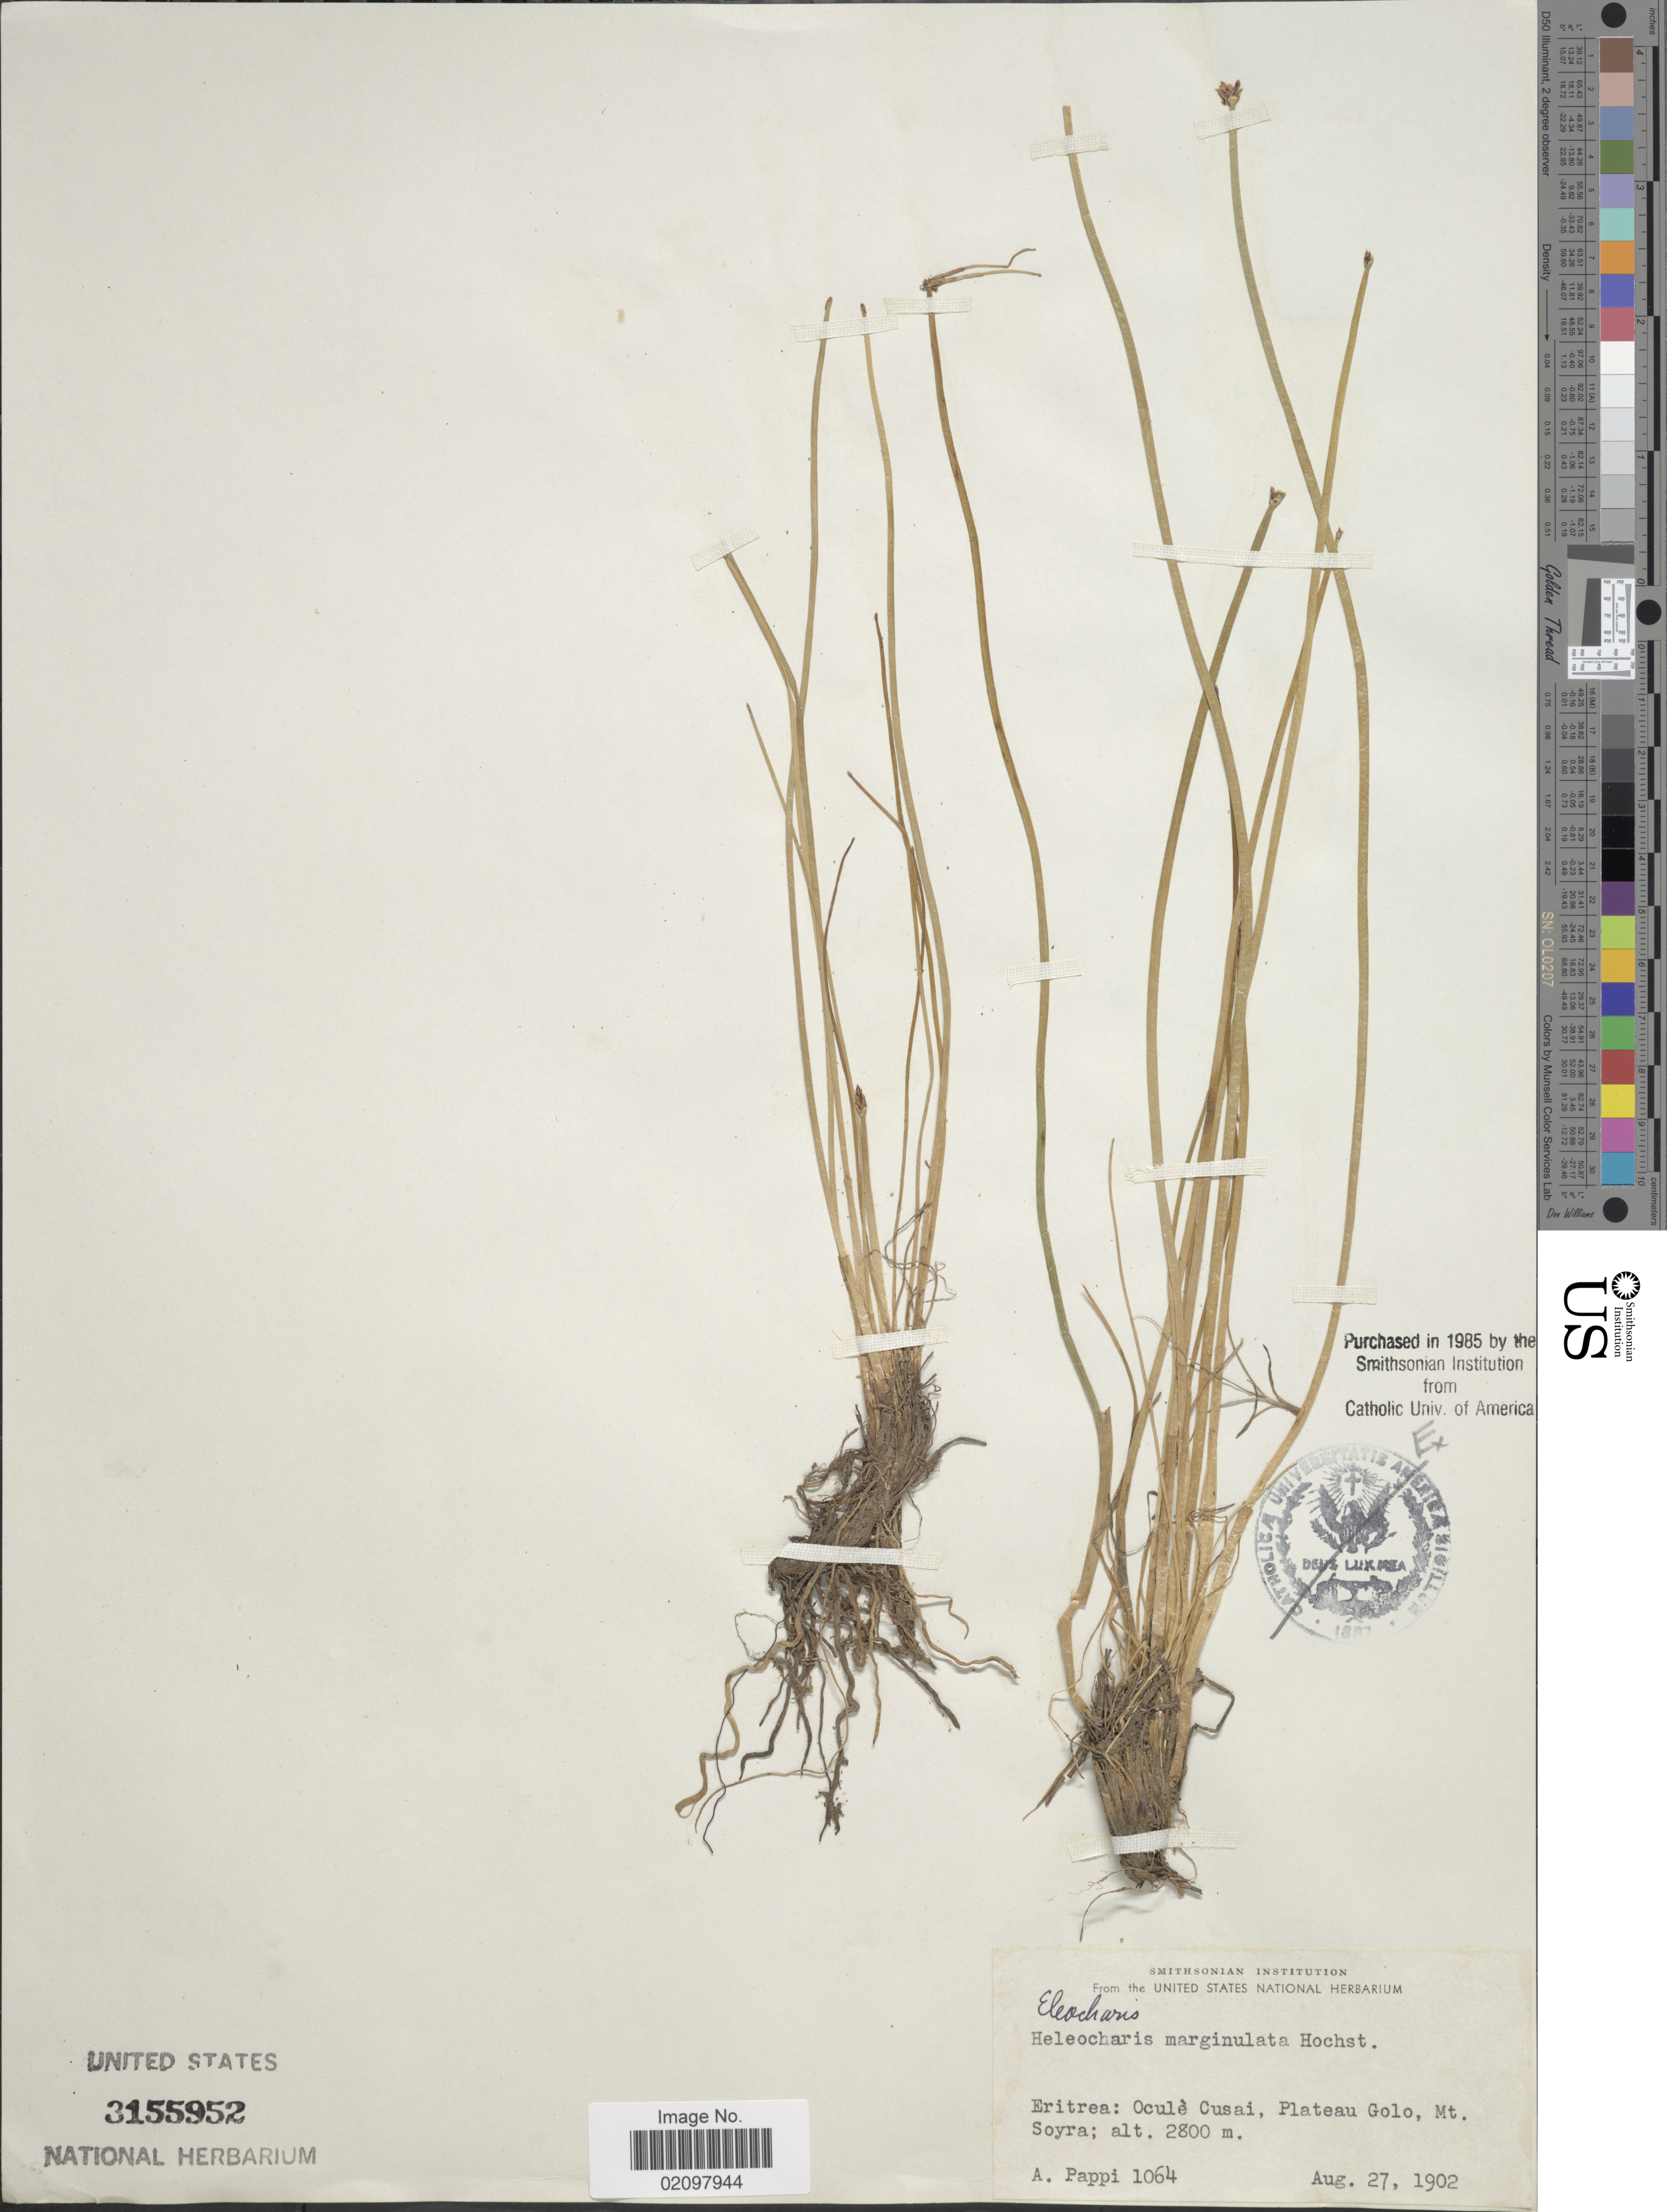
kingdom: Plantae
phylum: Tracheophyta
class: Liliopsida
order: Poales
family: Cyperaceae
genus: Eleocharis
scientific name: Eleocharis marginulata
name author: Hochst. ex Steud.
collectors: A. Pappi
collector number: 1064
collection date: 1902-08-27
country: Eritrea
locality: Oculè Cusai, Plateau Golo, Mt Soyra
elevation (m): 2800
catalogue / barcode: US 3155952